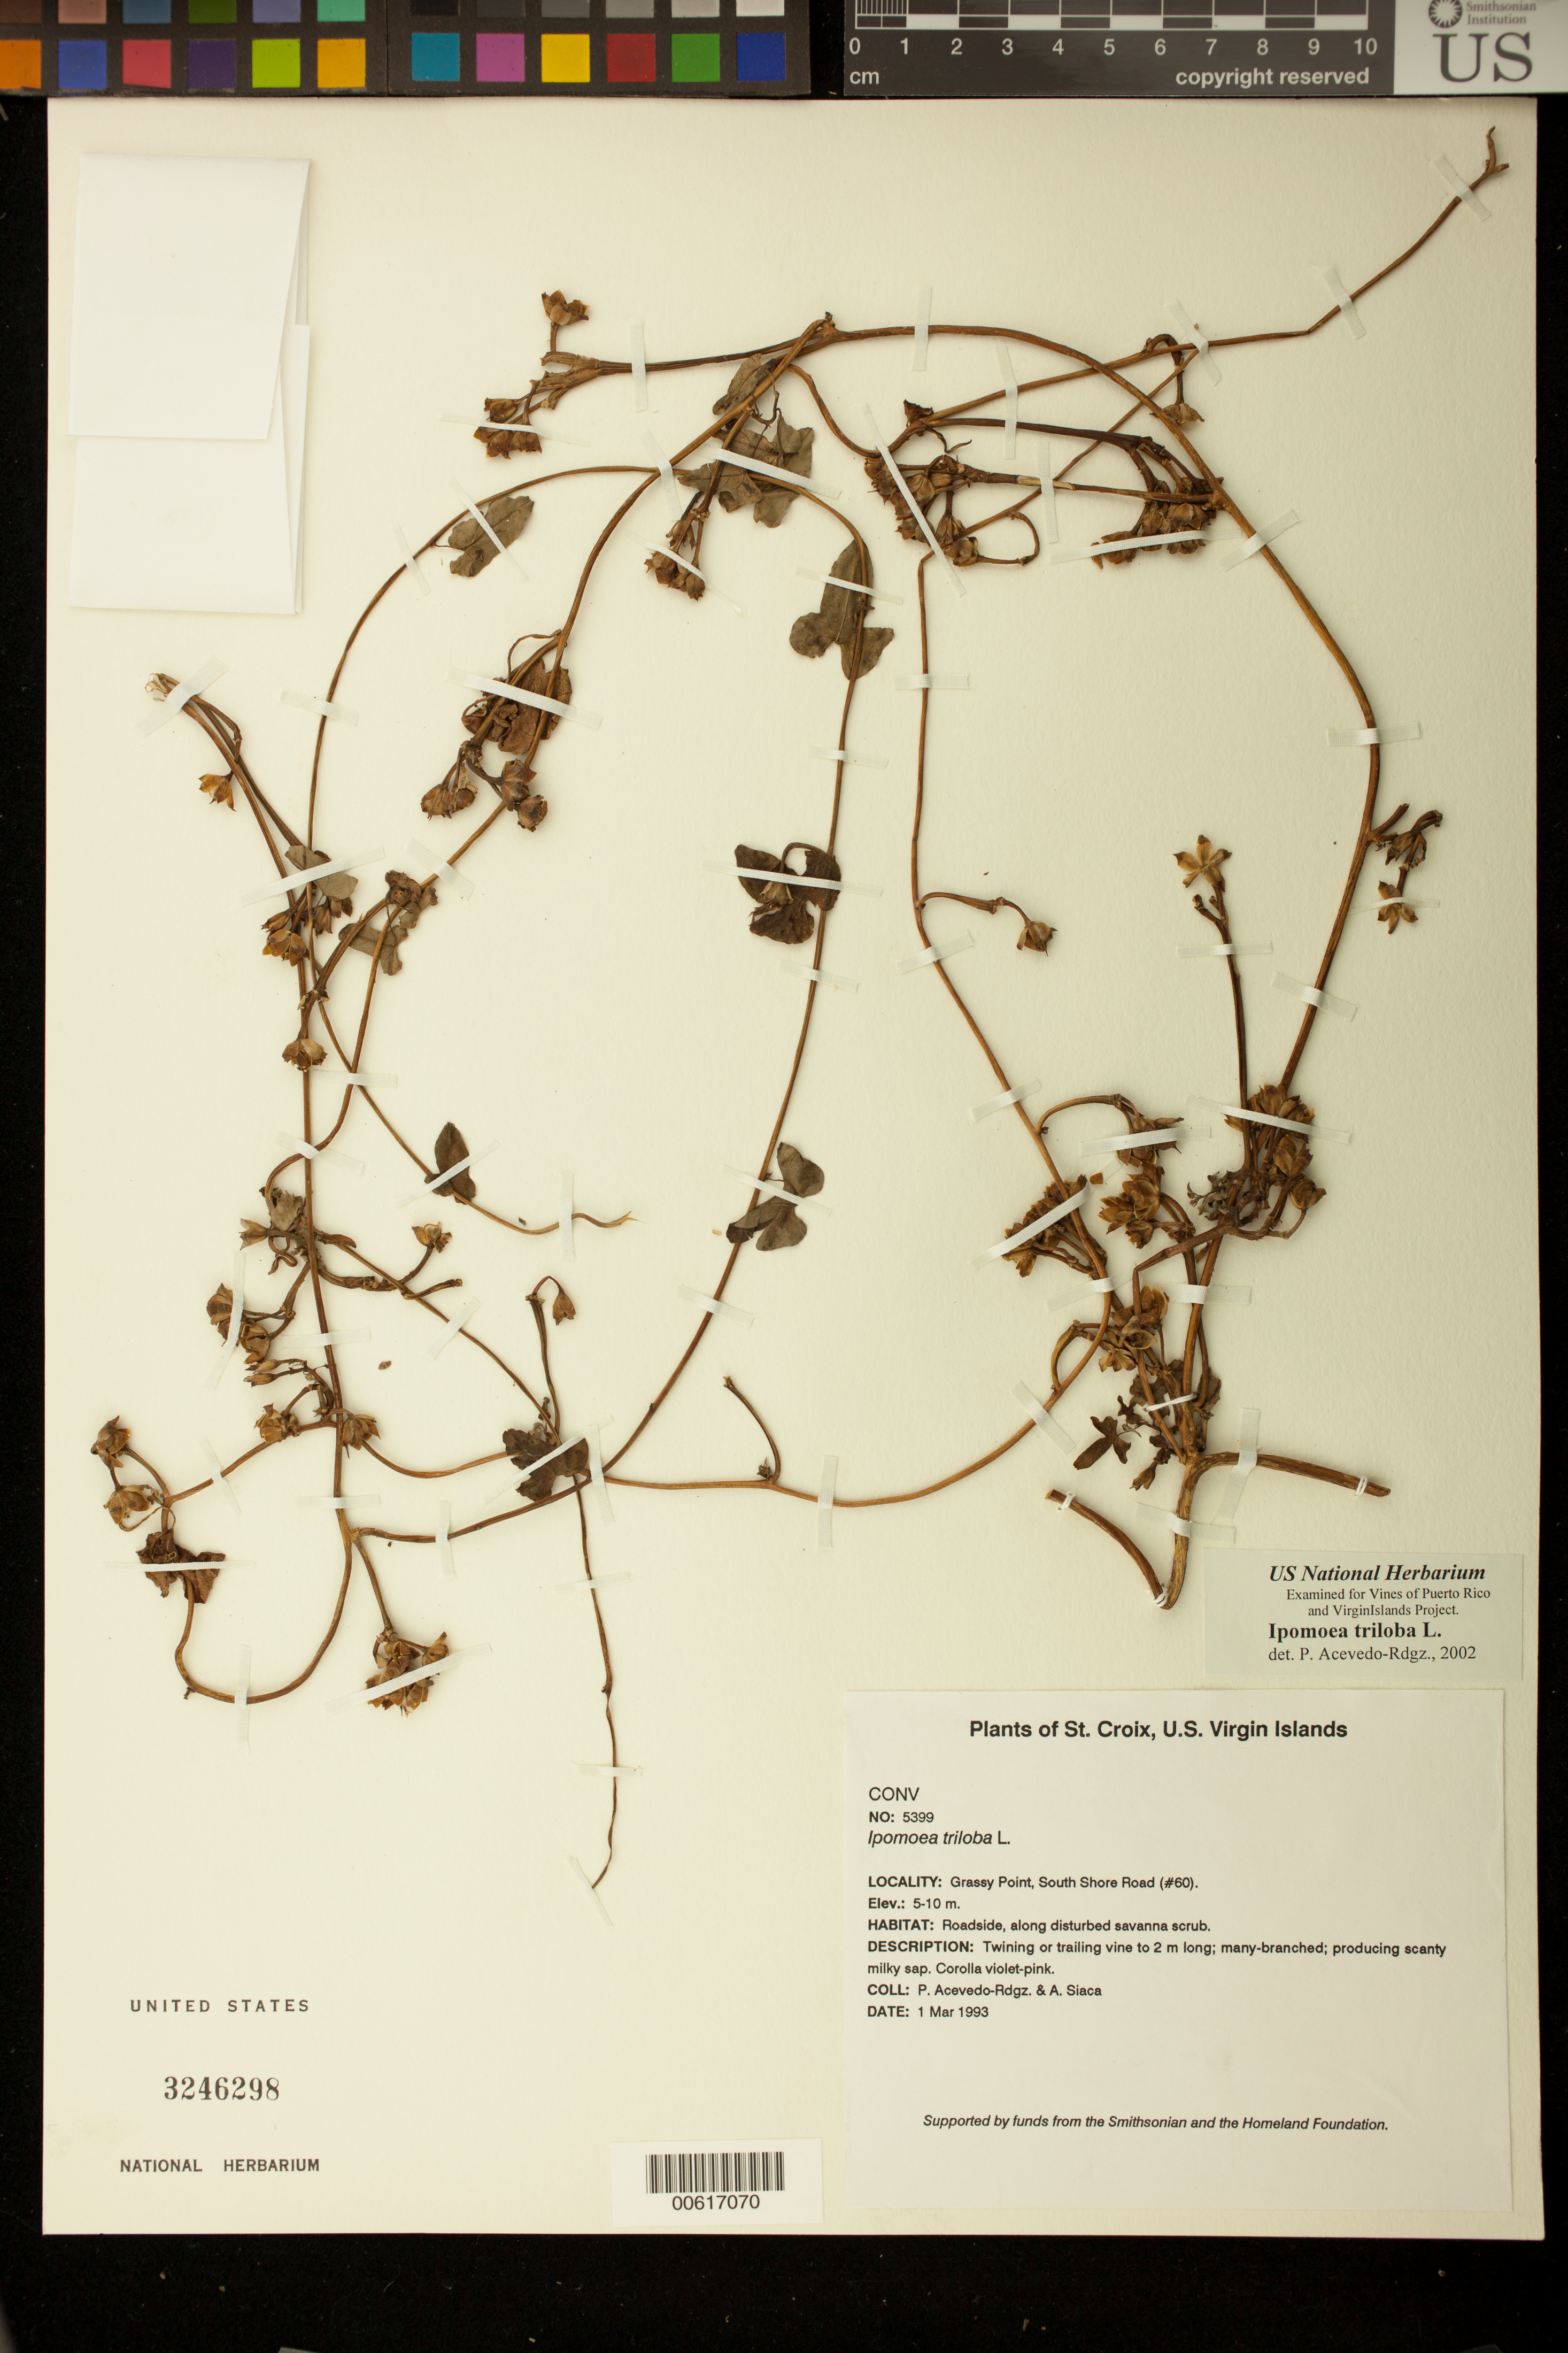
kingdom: Plantae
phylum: Tracheophyta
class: Magnoliopsida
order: Solanales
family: Convolvulaceae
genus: Ipomoea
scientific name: Ipomoea triloba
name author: L.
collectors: P. Acevedo-Rodr. & A. Siaca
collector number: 5399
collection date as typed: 01 Mar 1993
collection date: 1993-03-01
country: U.S. Virgin Islands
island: St. Croix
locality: Grassy Point, South Shore Road (#60).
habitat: Roadside, along disturbed savanna scrub.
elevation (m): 5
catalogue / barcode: US 3246298